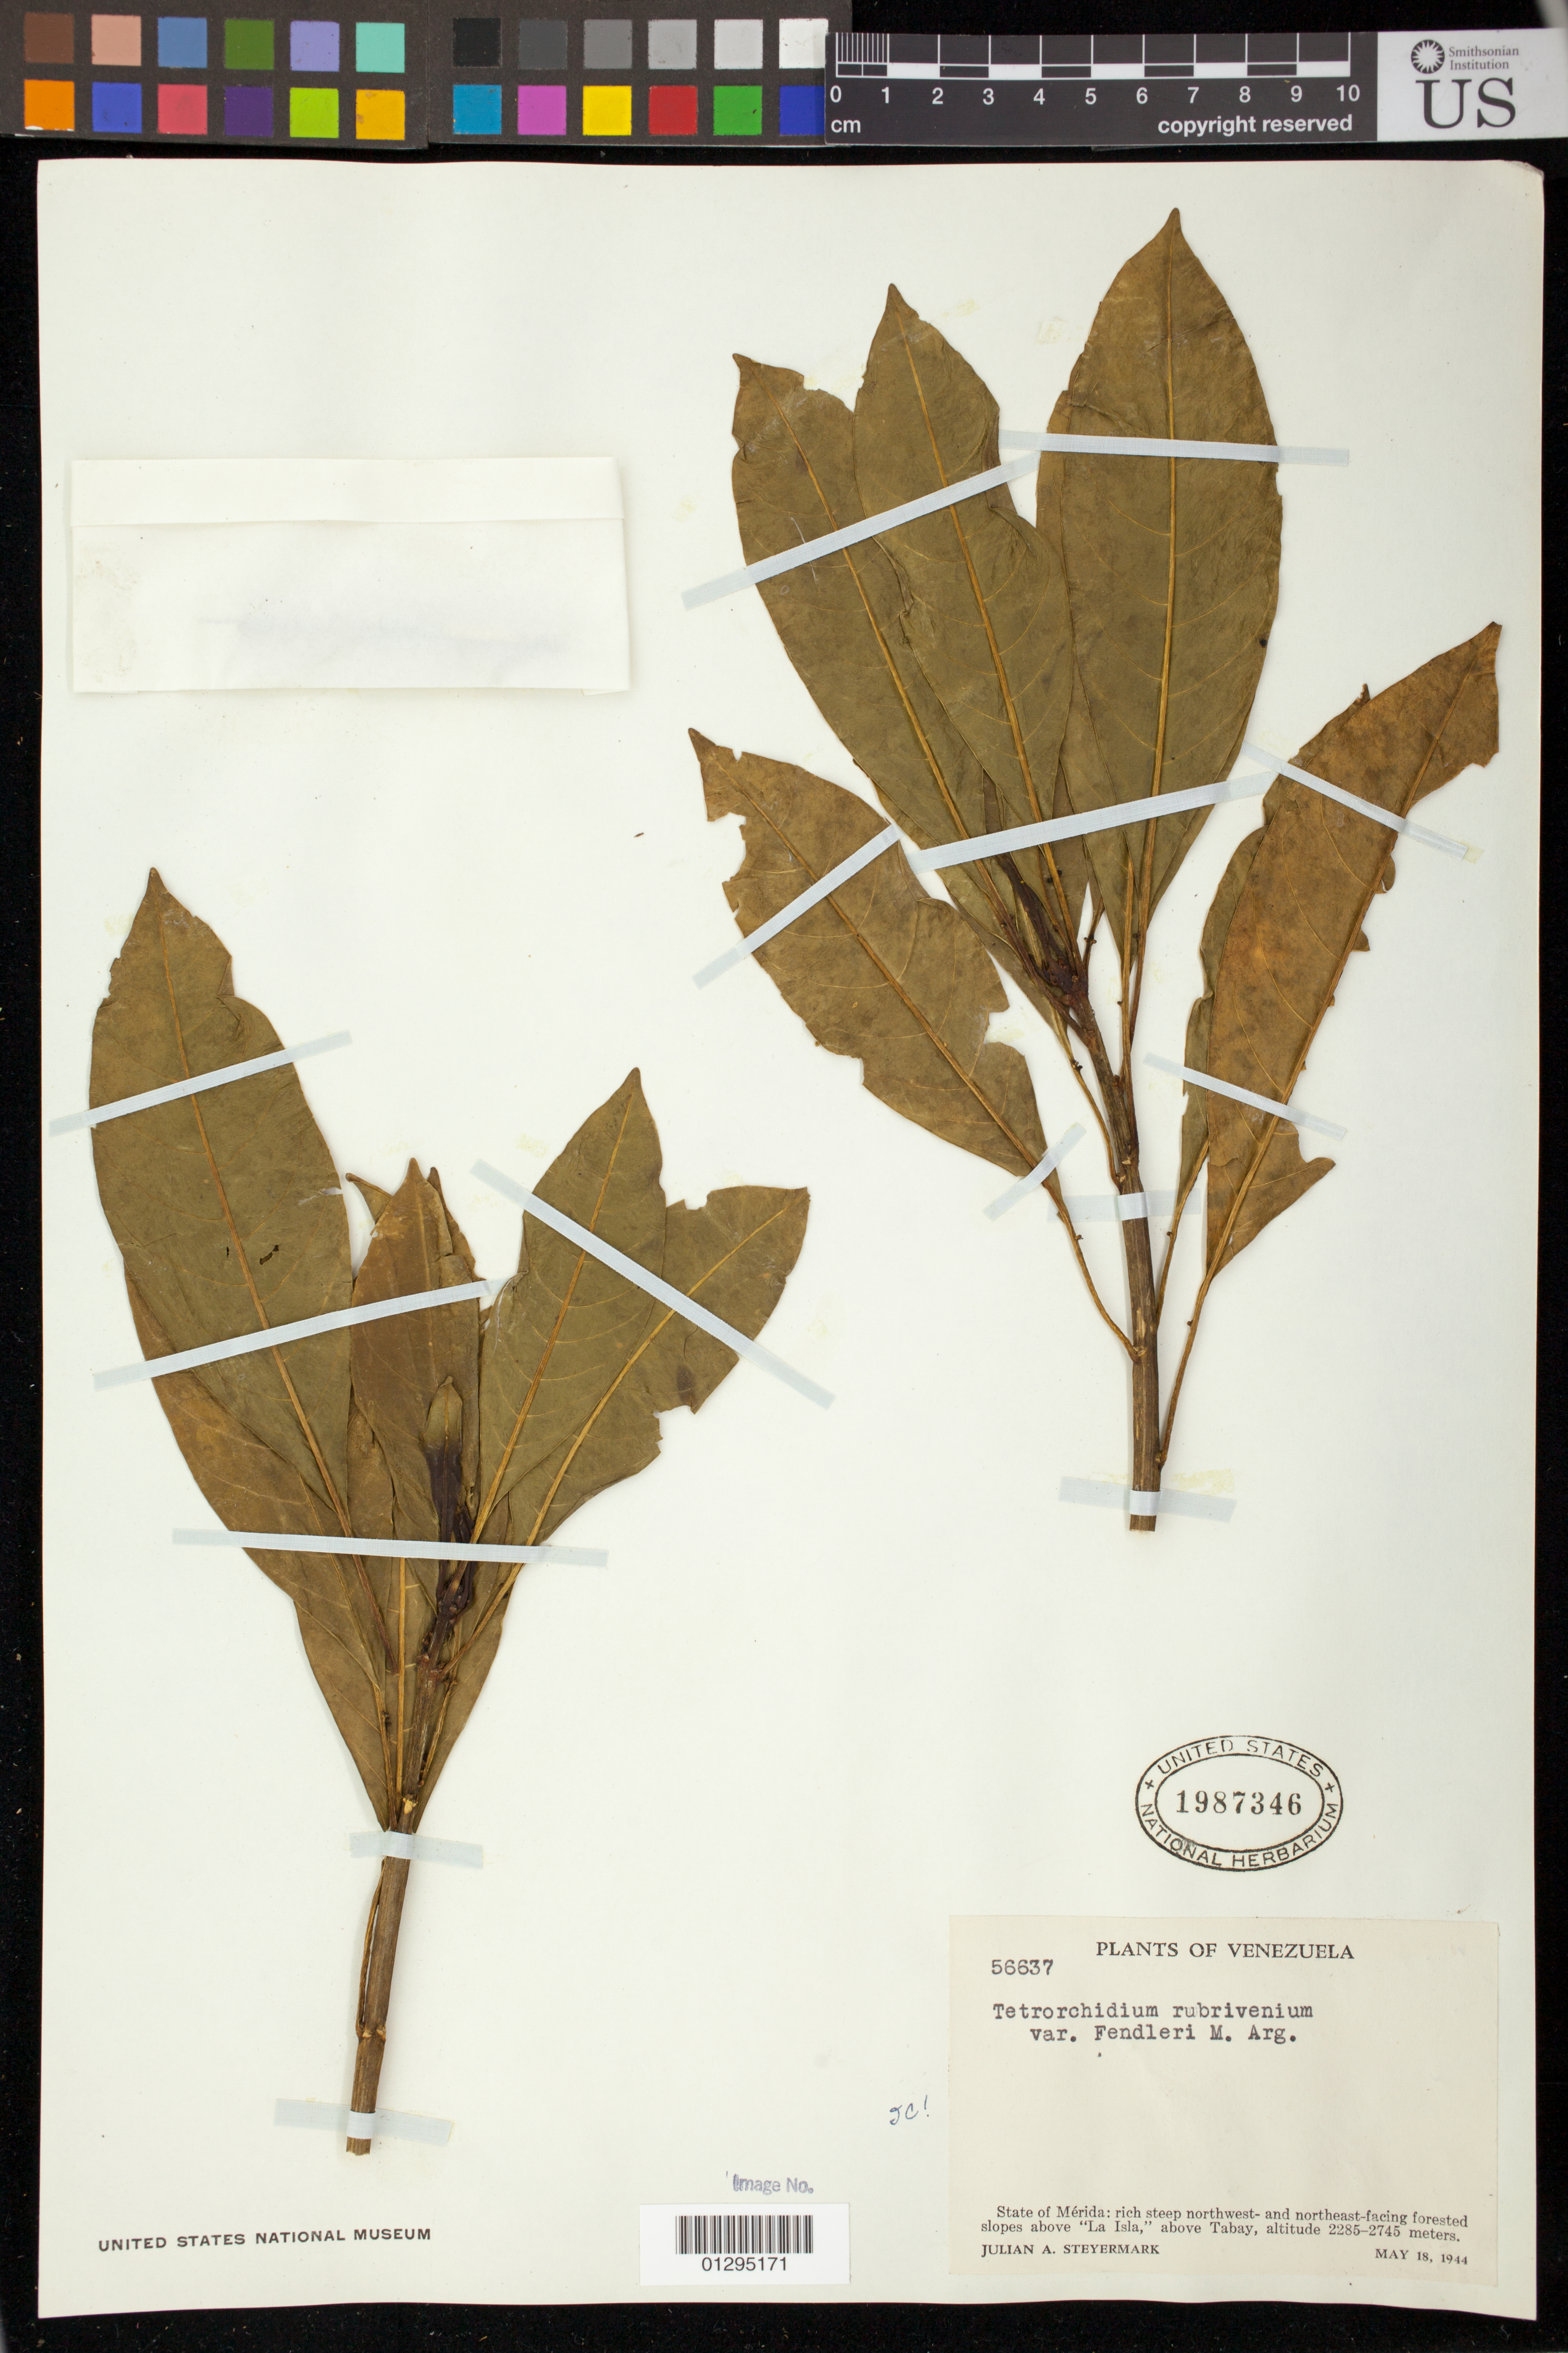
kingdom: Plantae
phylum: Tracheophyta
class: Magnoliopsida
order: Malpighiales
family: Euphorbiaceae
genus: Tetrorchidium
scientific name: Tetrorchidium rubrivenium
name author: Poepp.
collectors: J. Steyermark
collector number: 56637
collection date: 1944-05-18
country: Venezuela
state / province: Mérida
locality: Rich steep northwest-facing forested slopes above "La Isla", above Tabay.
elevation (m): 2285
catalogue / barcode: US 1987346